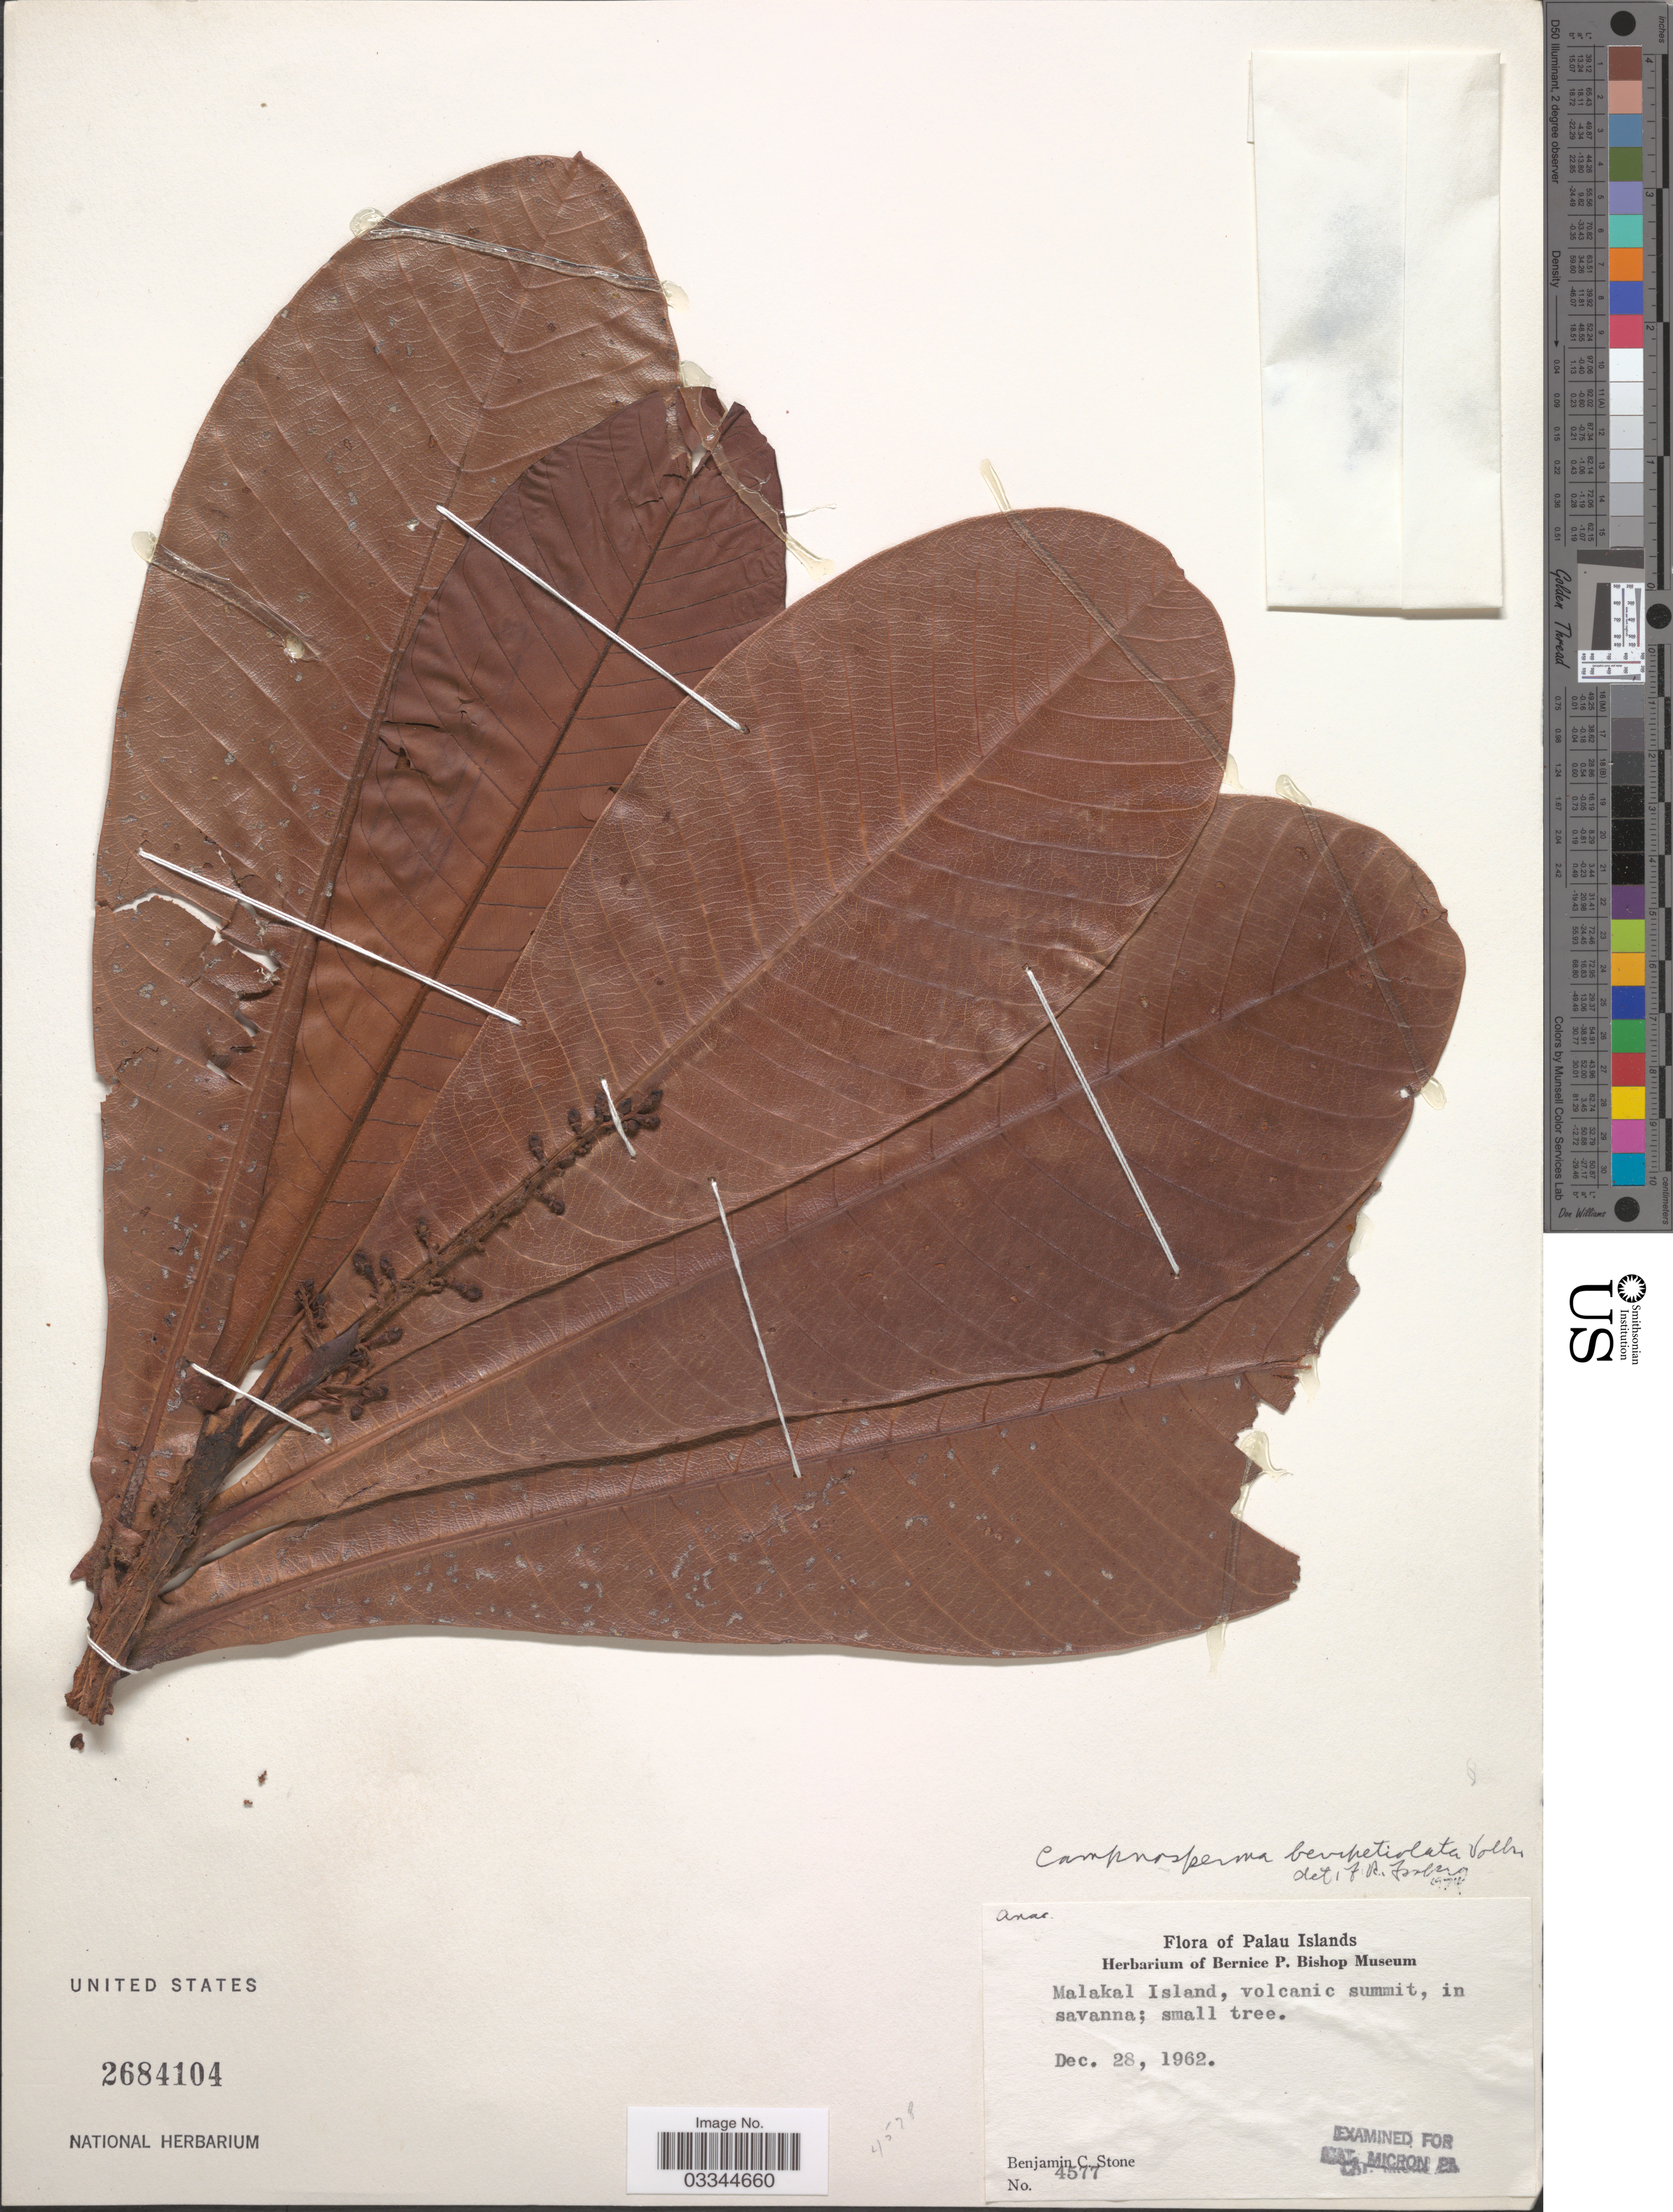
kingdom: Plantae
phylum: Tracheophyta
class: Magnoliopsida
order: Sapindales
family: Anacardiaceae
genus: Campnosperma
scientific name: Campnosperma brevipetiolatum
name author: Volk.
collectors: B. C. Stone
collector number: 4577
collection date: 1962-12-28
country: Palau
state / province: Koror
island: Ngemelachel [Malakal]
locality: Palau Islands, Malakal Island.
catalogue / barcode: US 2684104